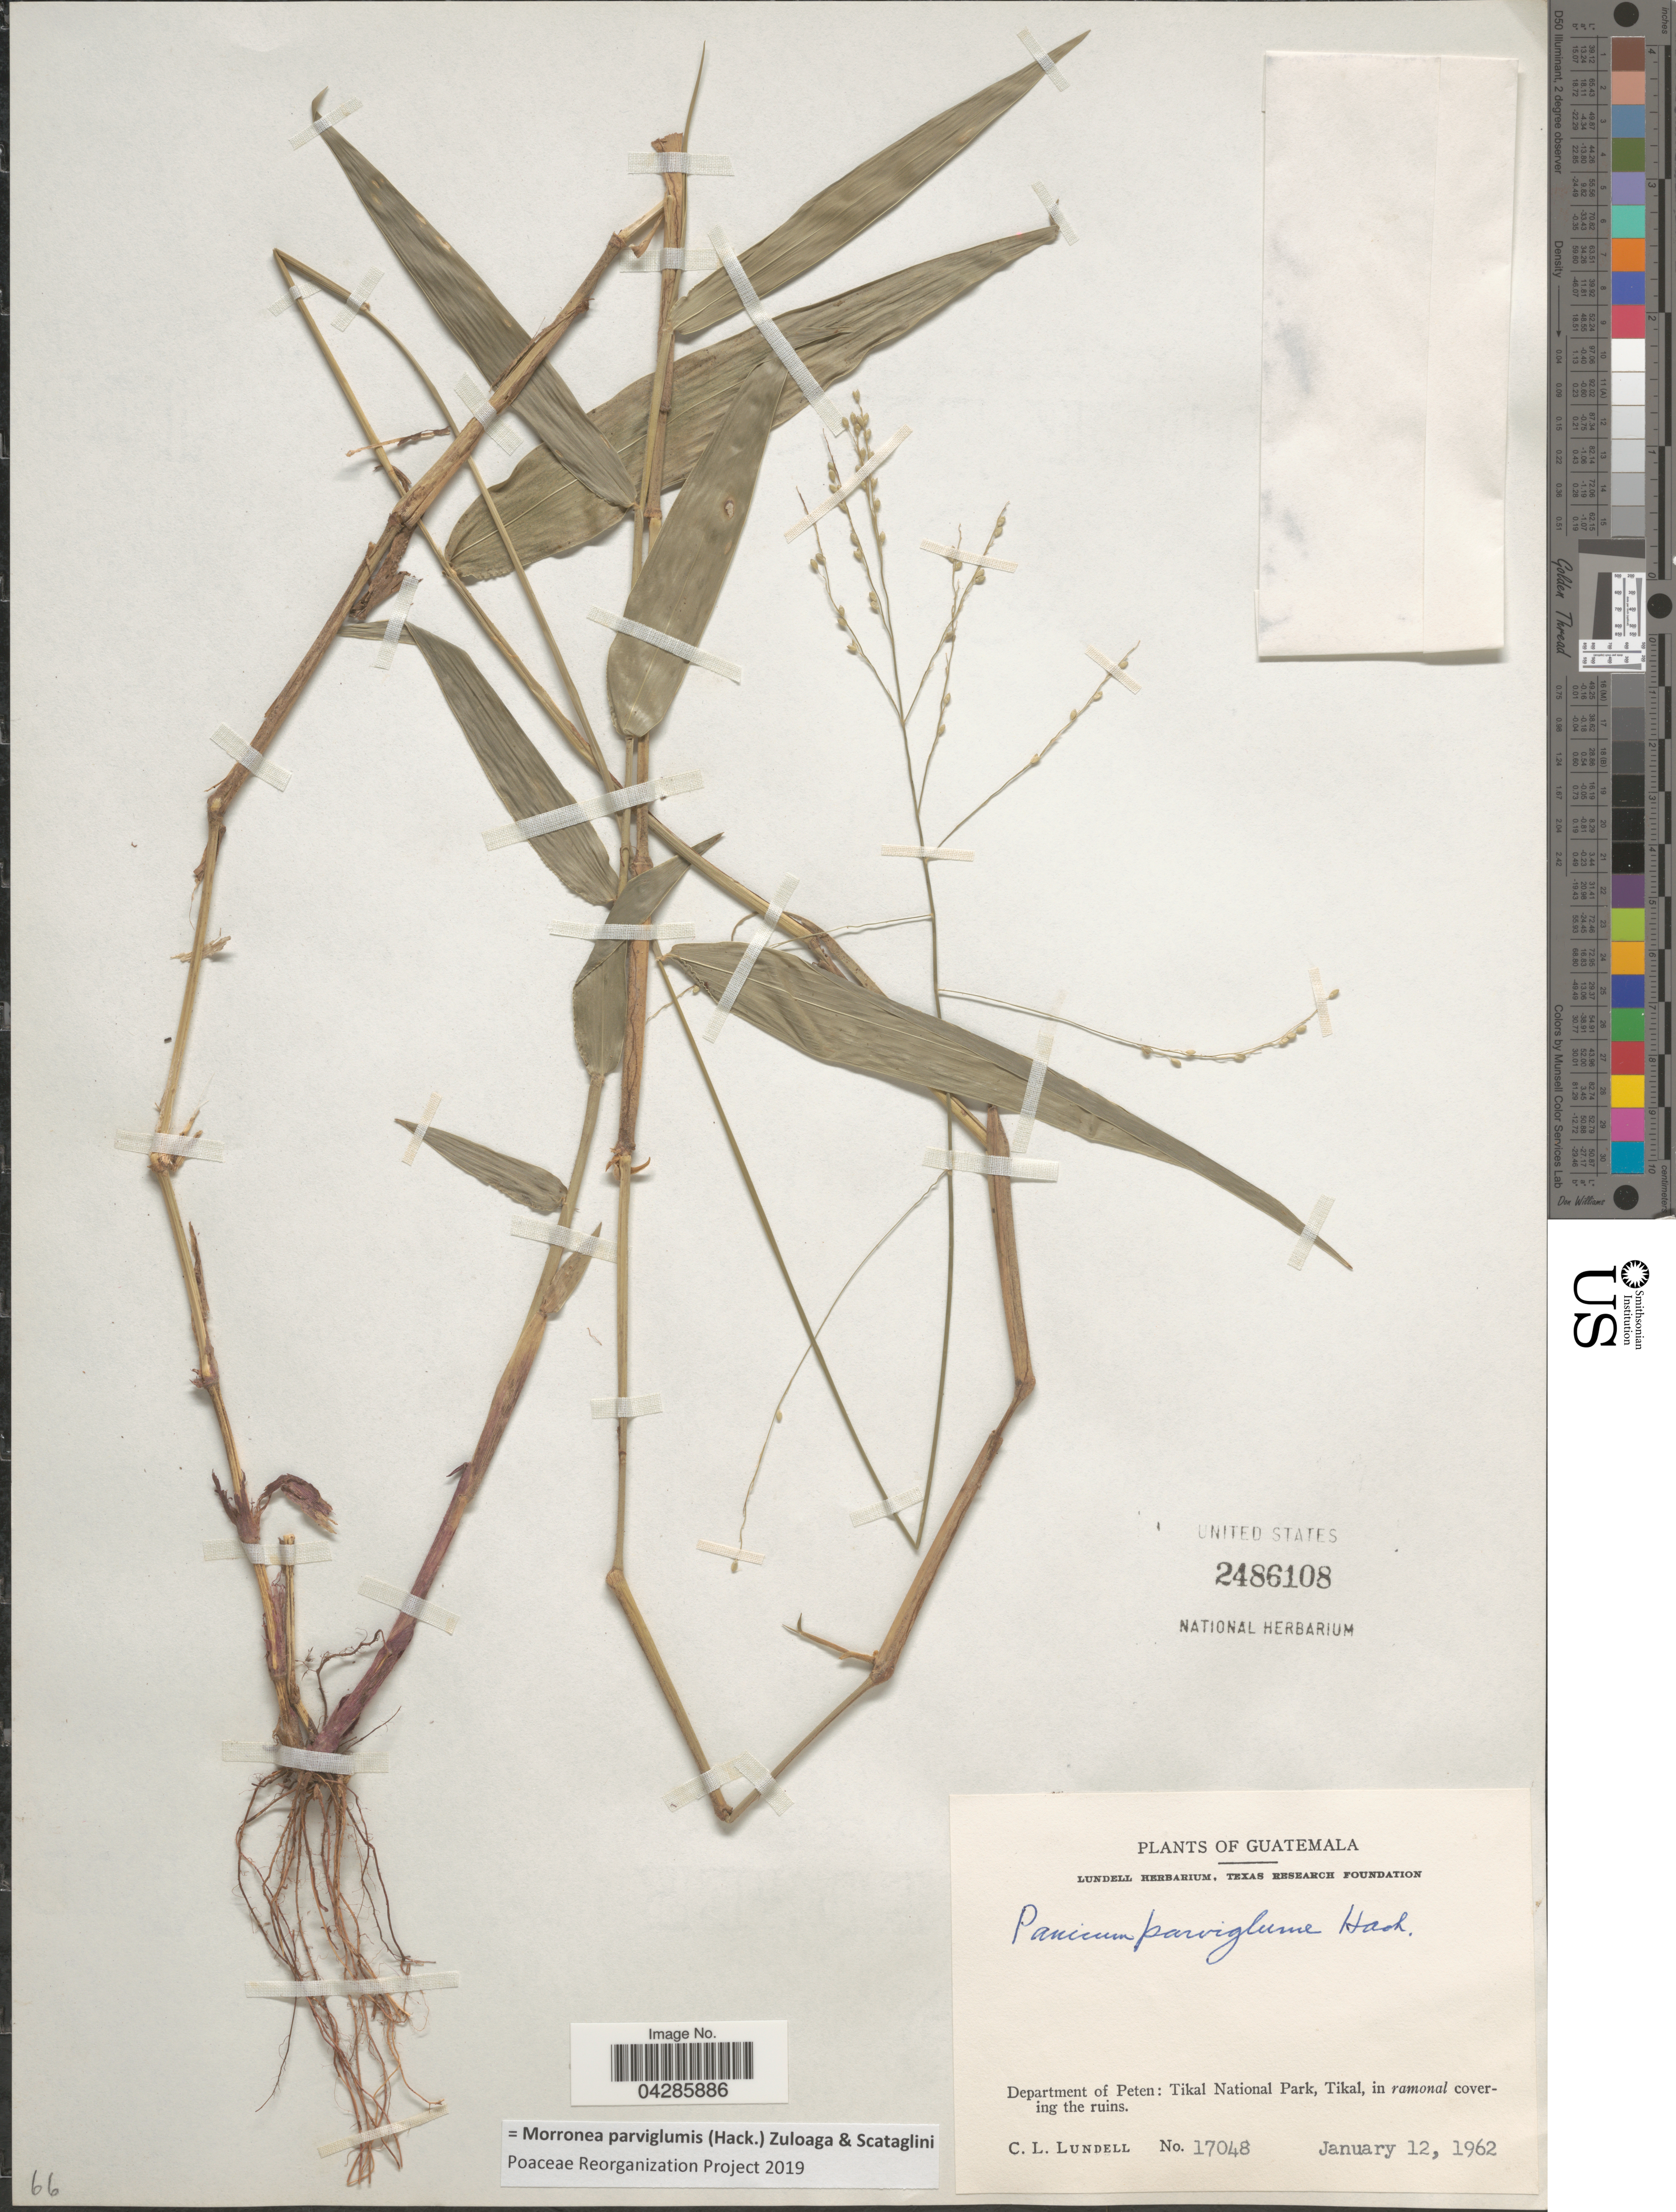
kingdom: Plantae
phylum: Tracheophyta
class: Liliopsida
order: Poales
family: Poaceae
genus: Morronea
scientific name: Morronea parviglumis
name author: (Hack.) Zuloaga & Scataglini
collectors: C. L. Lundell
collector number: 17048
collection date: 1962-01-12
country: Guatemala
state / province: El Peten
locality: Department of Peten: Tikal National Park, Tikal, in ramonal covering the ruins.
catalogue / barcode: US 2486108